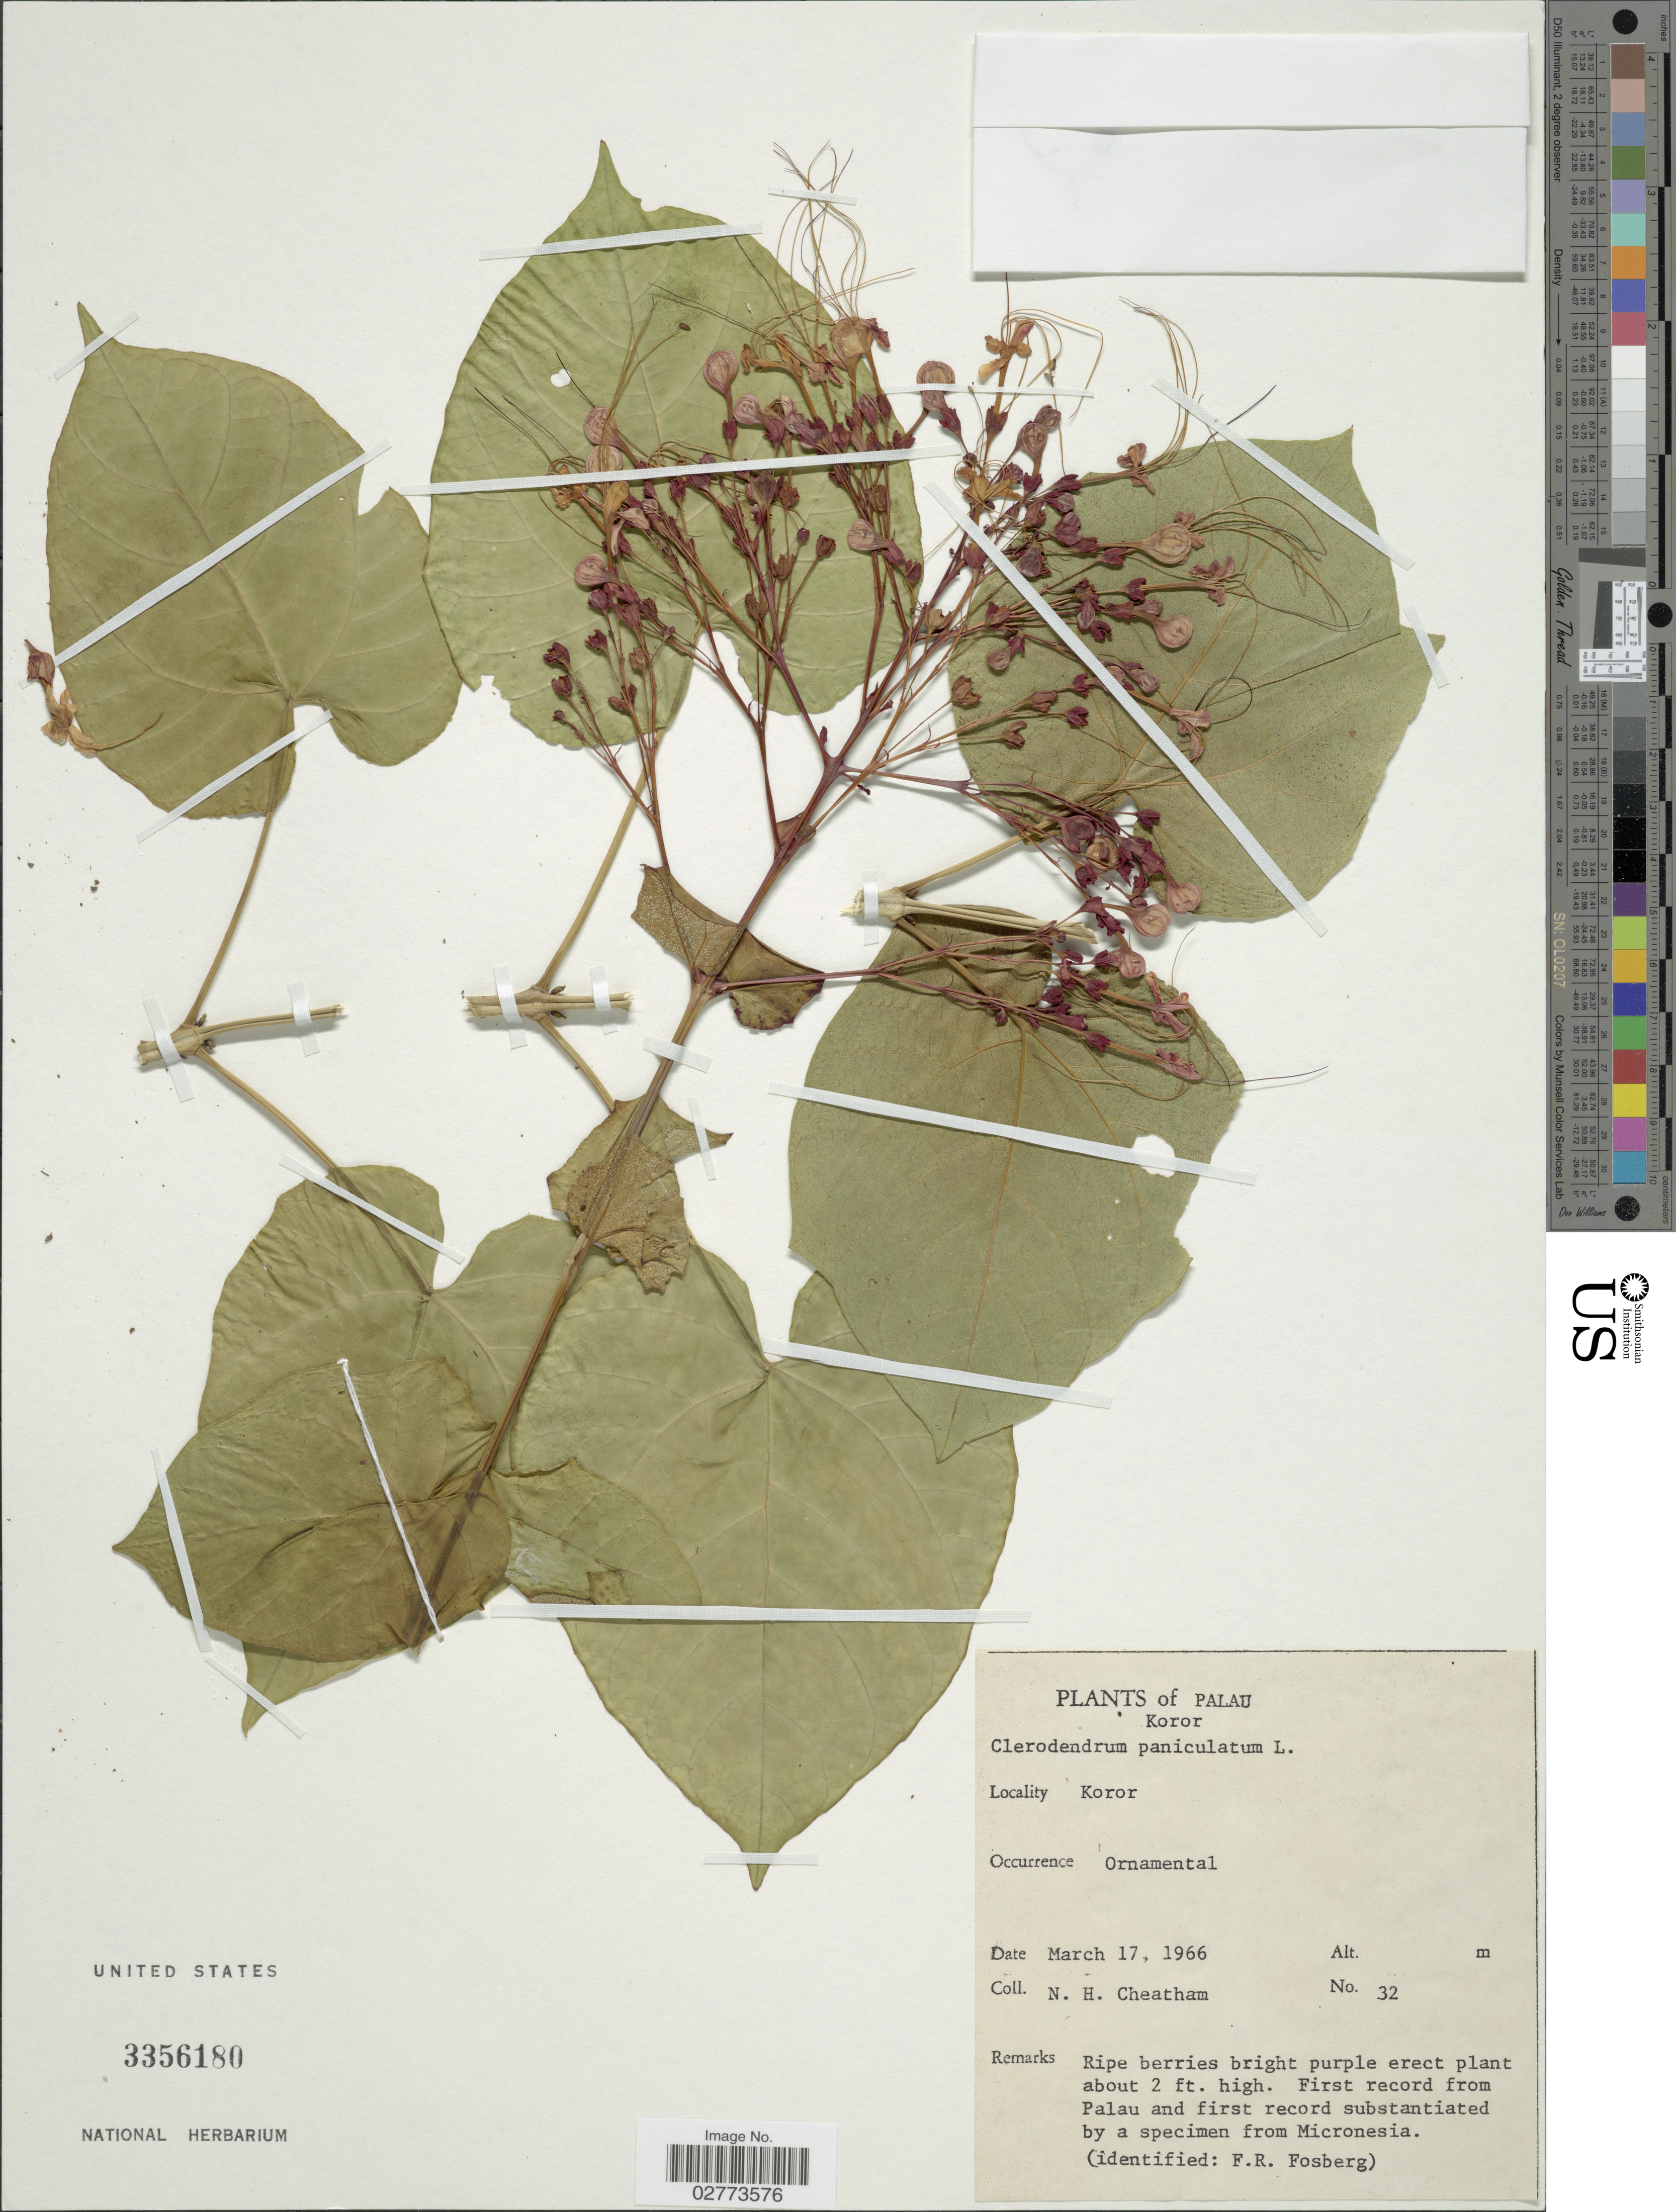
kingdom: Plantae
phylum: Tracheophyta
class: Magnoliopsida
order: Lamiales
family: Lamiaceae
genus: Clerodendrum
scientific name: Clerodendrum paniculatum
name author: L.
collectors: N. H. Cheatham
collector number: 32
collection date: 1966-03-17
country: Palau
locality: Palau. Koror.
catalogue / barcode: US 3356180